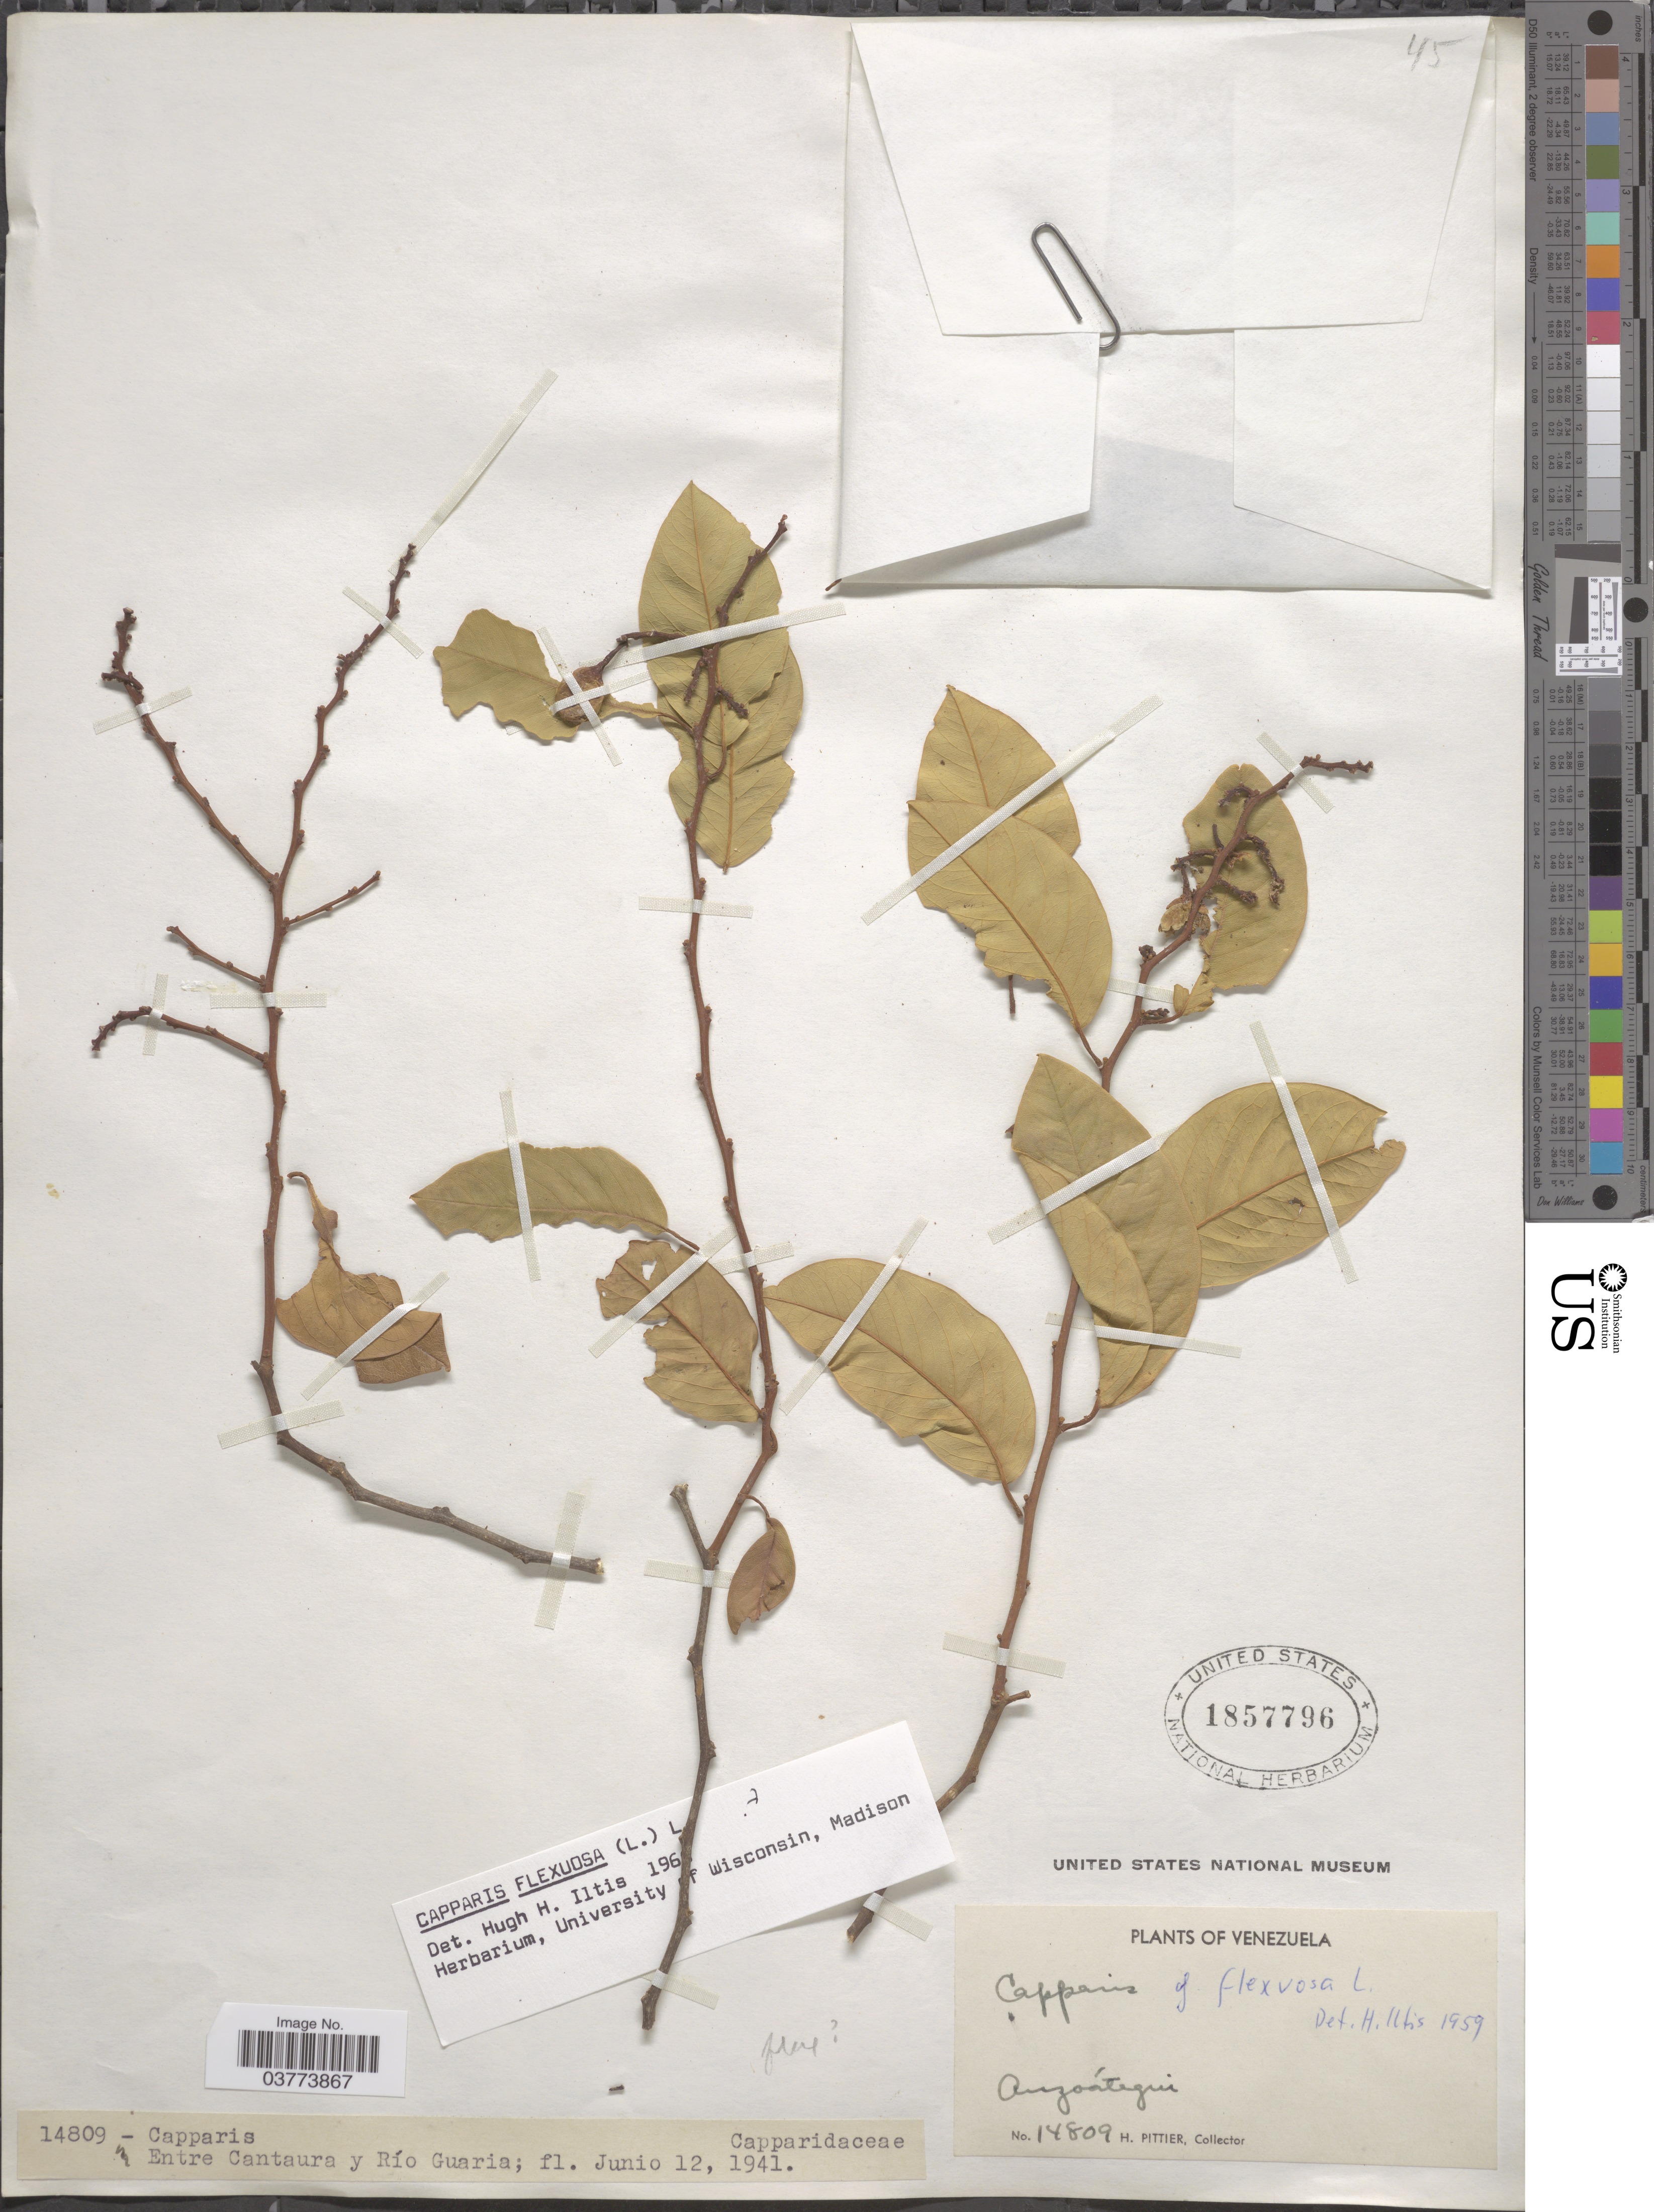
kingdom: Plantae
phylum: Tracheophyta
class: Magnoliopsida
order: Brassicales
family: Capparaceae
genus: Cynophalla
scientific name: Cynophalla flexuosa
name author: (L.) J. Presl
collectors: H. F. Pittier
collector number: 14809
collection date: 1941-06-12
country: Venezuela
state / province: Anzoategui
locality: Entre Cantaura y Río Guaria.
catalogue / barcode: US 1857796